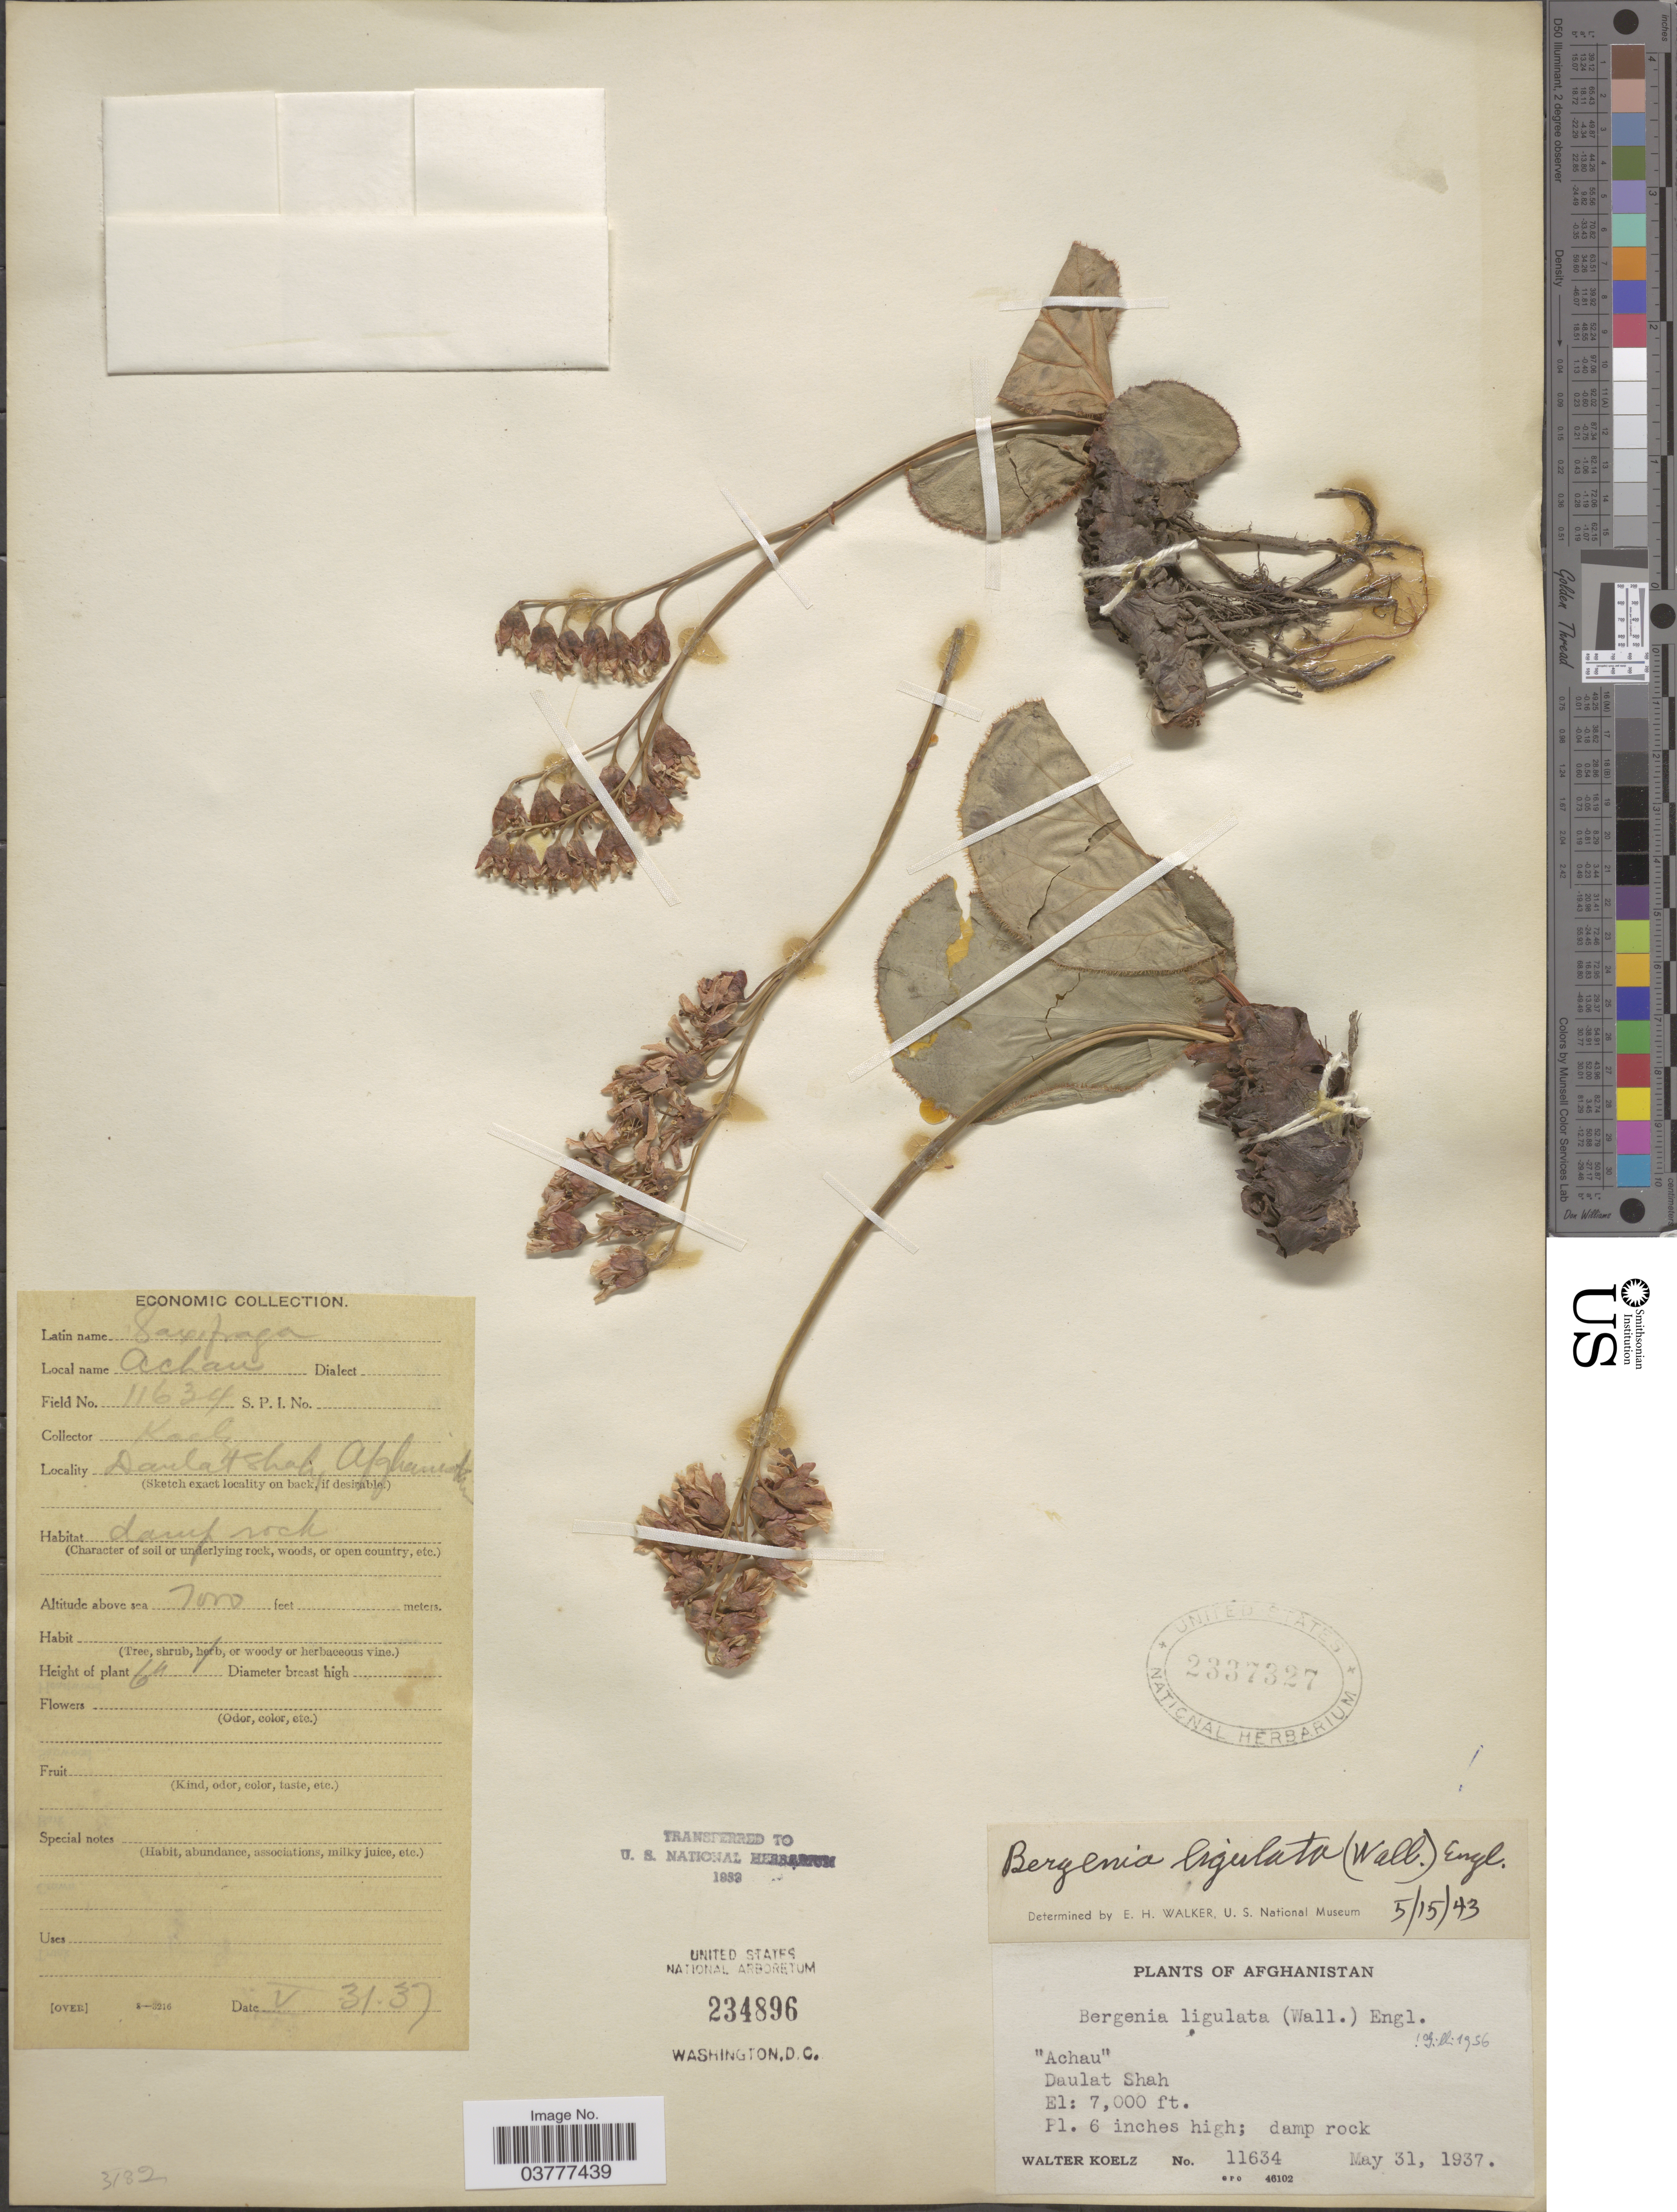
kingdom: Plantae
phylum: Tracheophyta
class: Magnoliopsida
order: Saxifragales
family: Saxifragaceae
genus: Bergenia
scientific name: Bergenia ligulata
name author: (Wall.) Engl.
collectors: W. N. Koelz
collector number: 11634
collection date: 1937-05-31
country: Afghanistan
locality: Daulat Shah.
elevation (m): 2134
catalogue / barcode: US 2337327